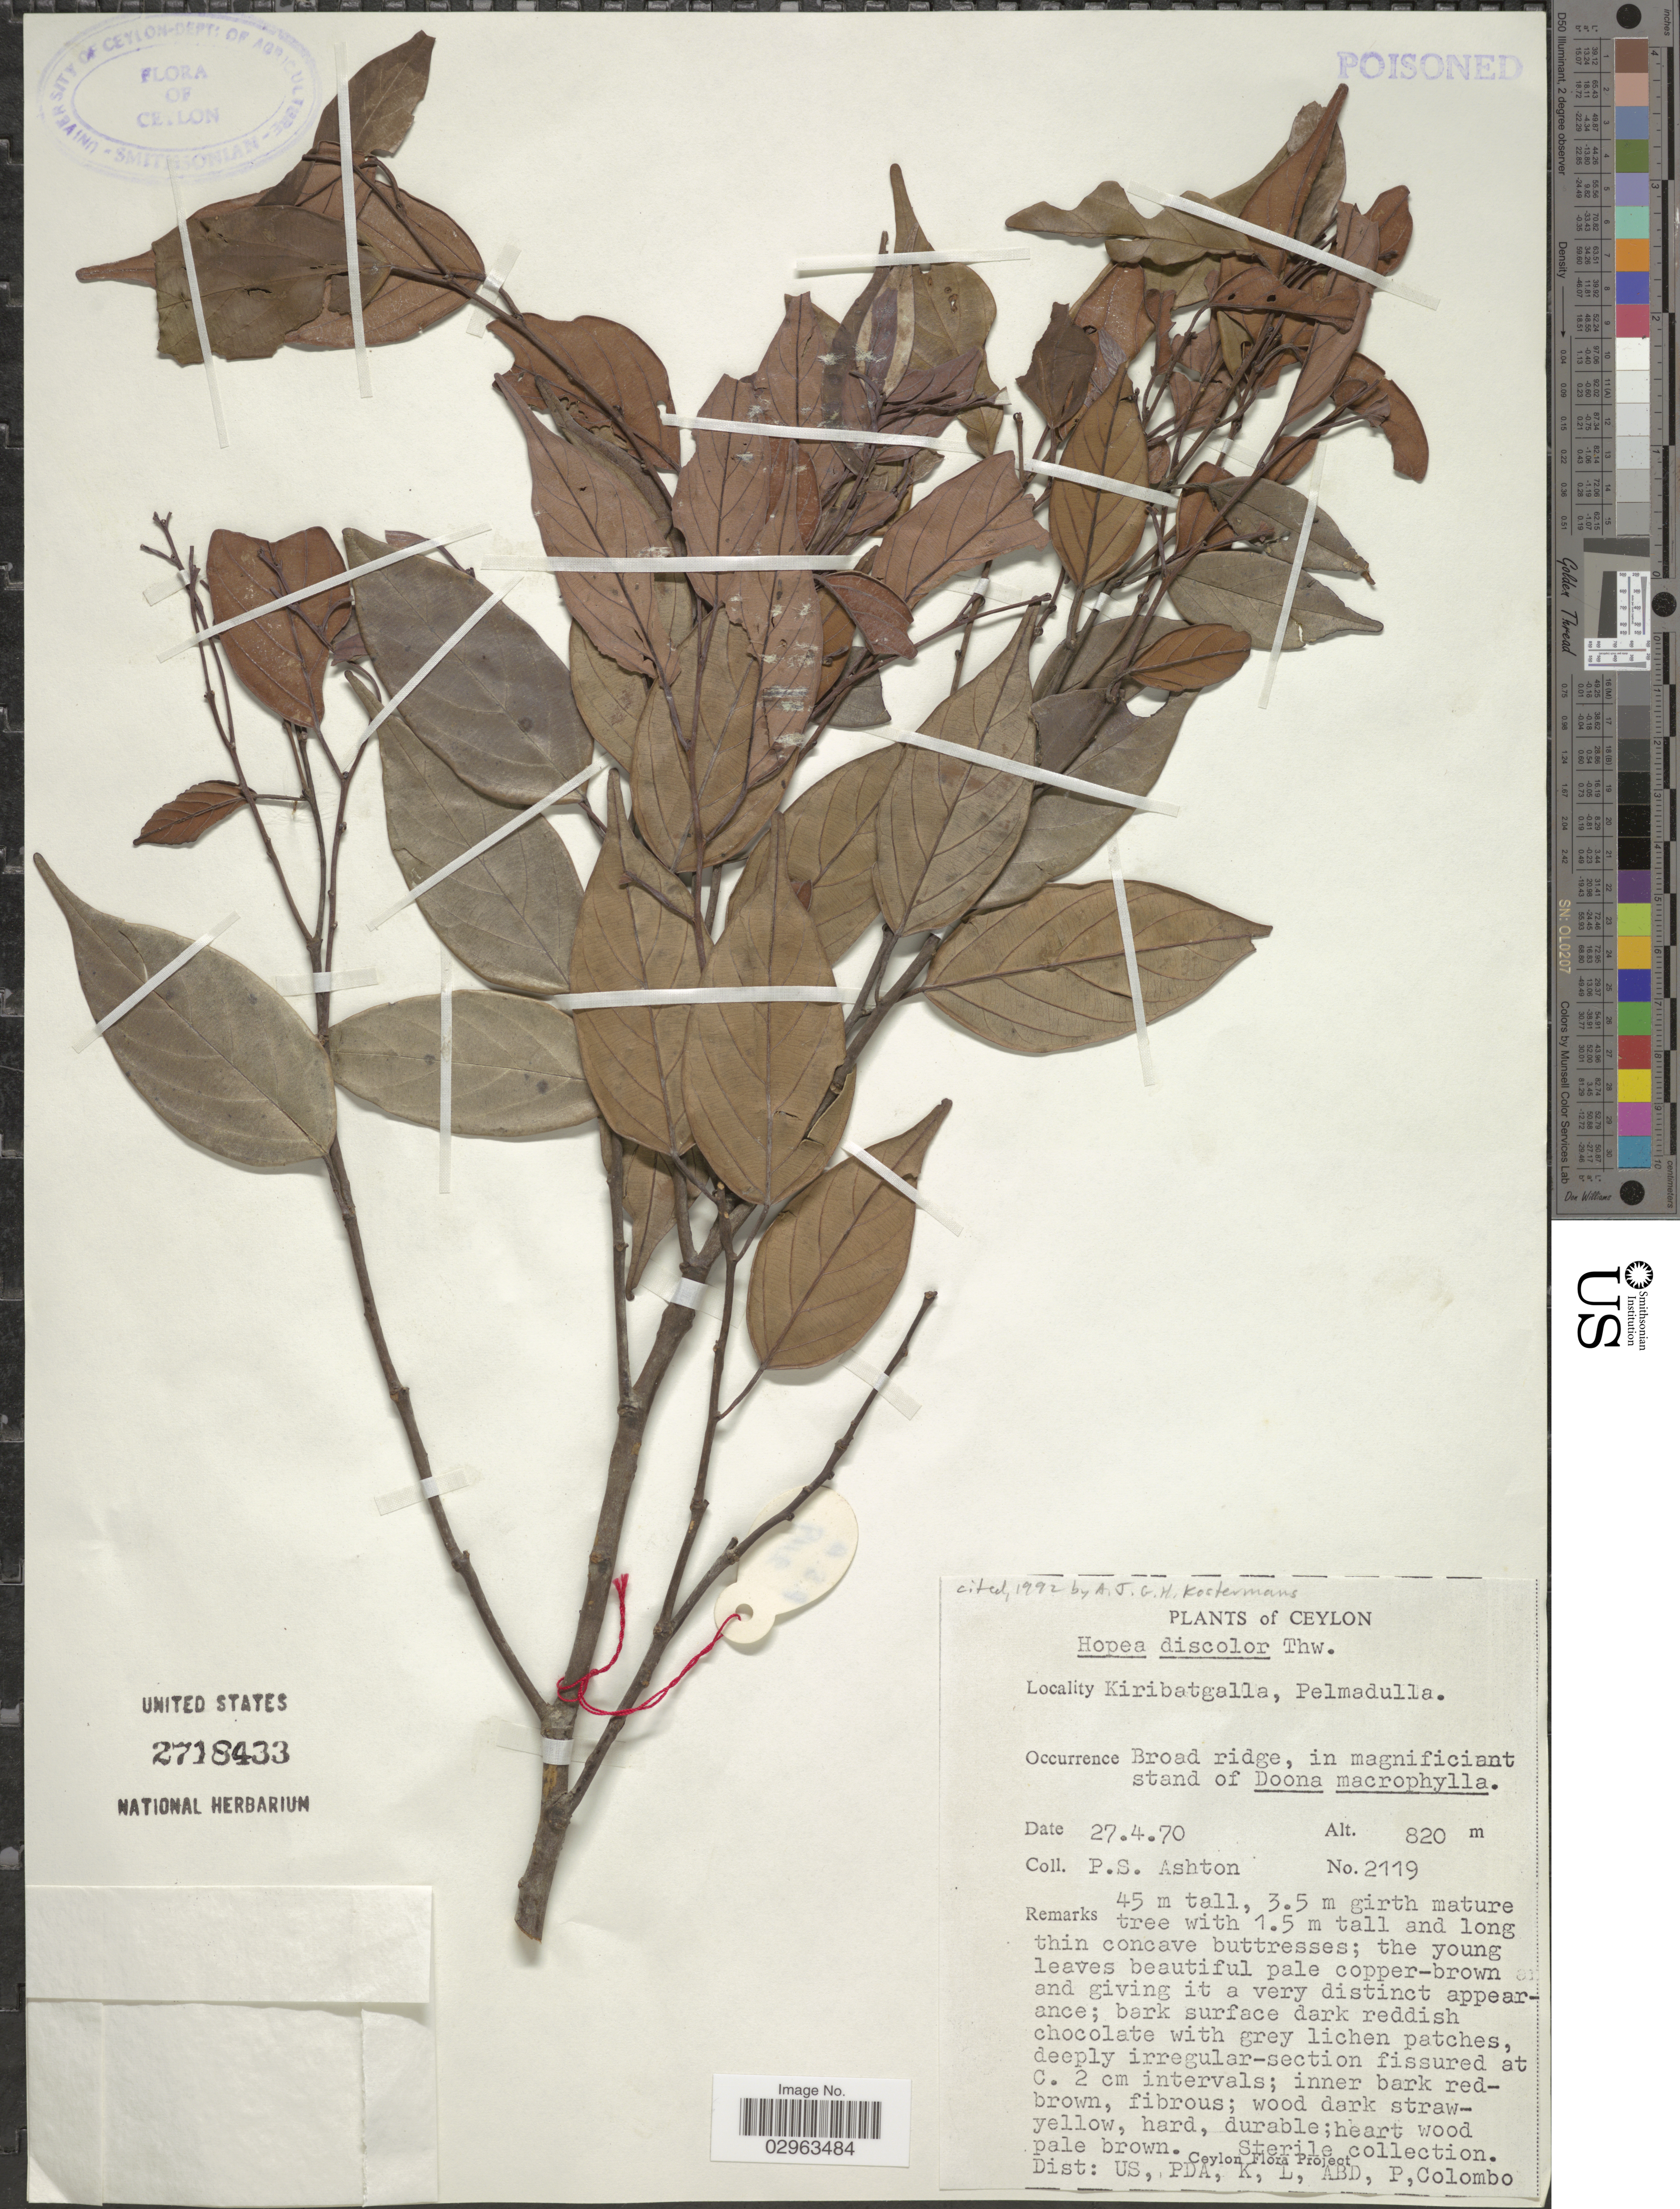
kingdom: Plantae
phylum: Tracheophyta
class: Magnoliopsida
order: Malvales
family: Dipterocarpaceae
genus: Hopea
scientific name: Hopea discolor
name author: Thwaites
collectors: P. S. Ashton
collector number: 2119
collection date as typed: Transcribed d/m/y: 27/4/70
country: Sri Lanka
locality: Ceylon. Kiribatgalla, Pelmadulla.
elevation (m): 820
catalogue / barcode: US 2718433